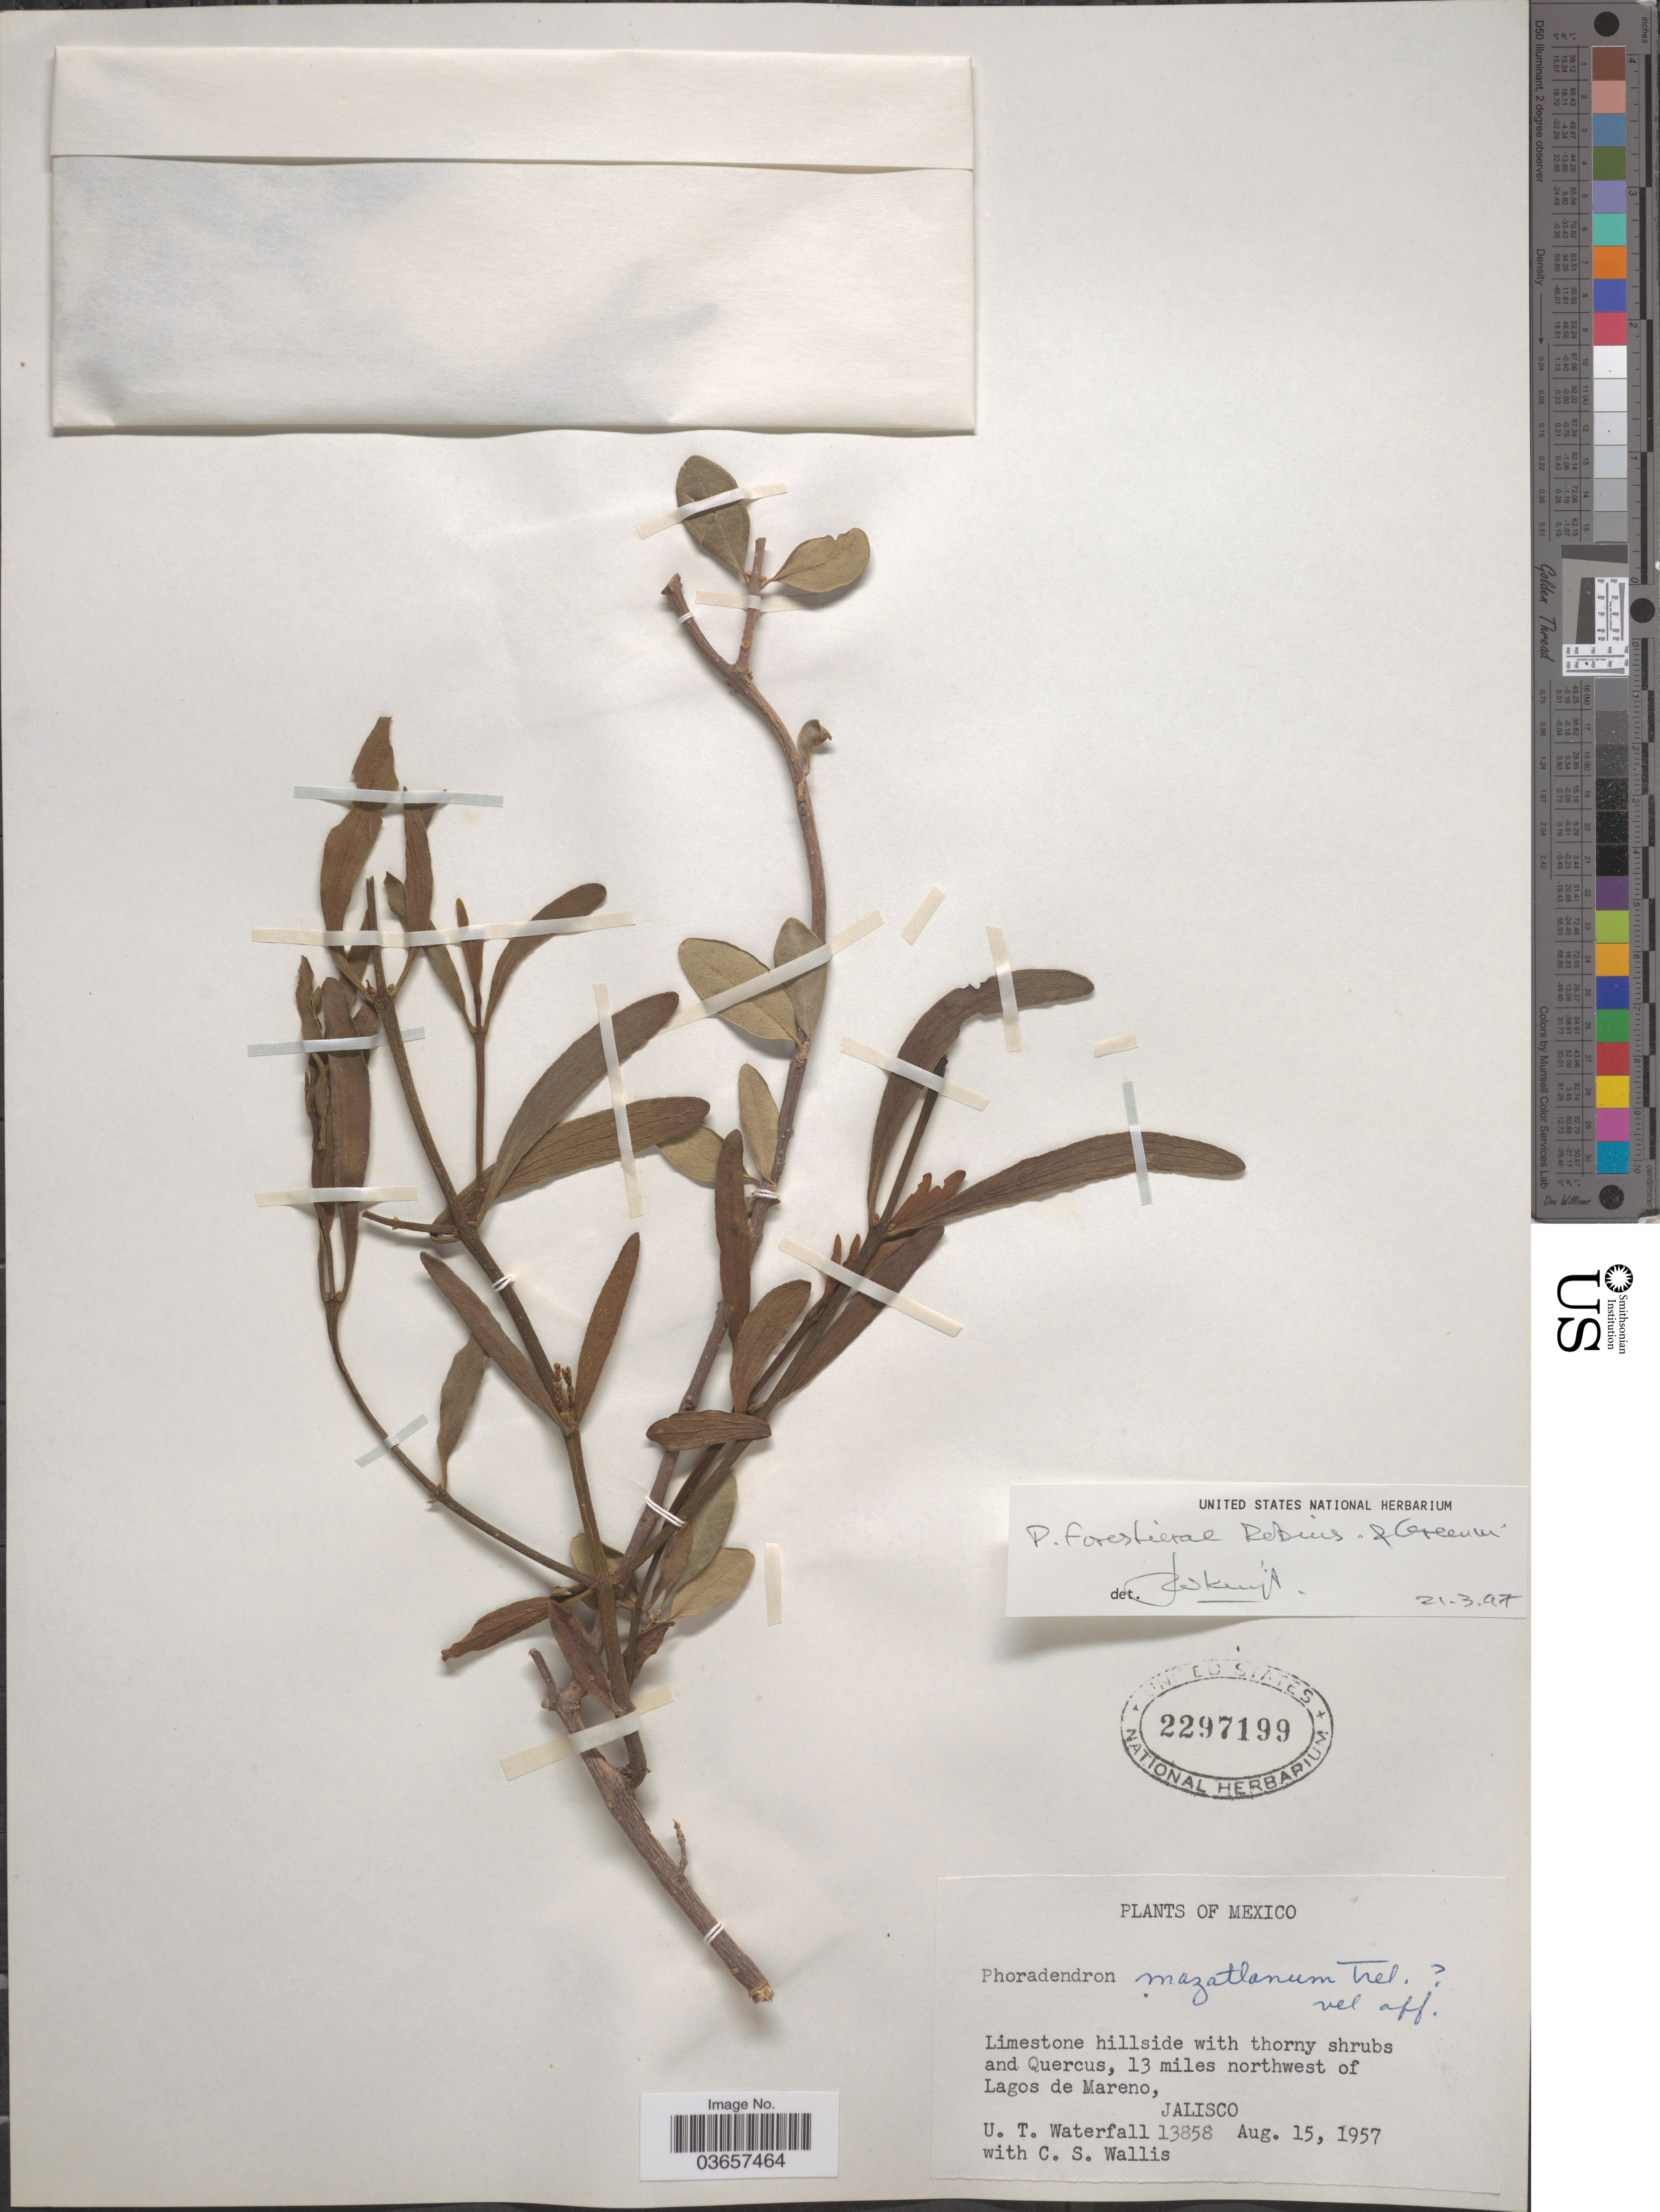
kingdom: Plantae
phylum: Tracheophyta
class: Magnoliopsida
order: Santalales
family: Viscaceae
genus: Phoradendron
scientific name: Phoradendron forestierae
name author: B.L. Rob. & Greenm.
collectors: U. T. Waterfall & C. S. Wallis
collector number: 13858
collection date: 1957-08-15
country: Mexico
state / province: Jalisco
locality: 13 miles northwest of Lagos de Mareno.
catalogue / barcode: US 2297199